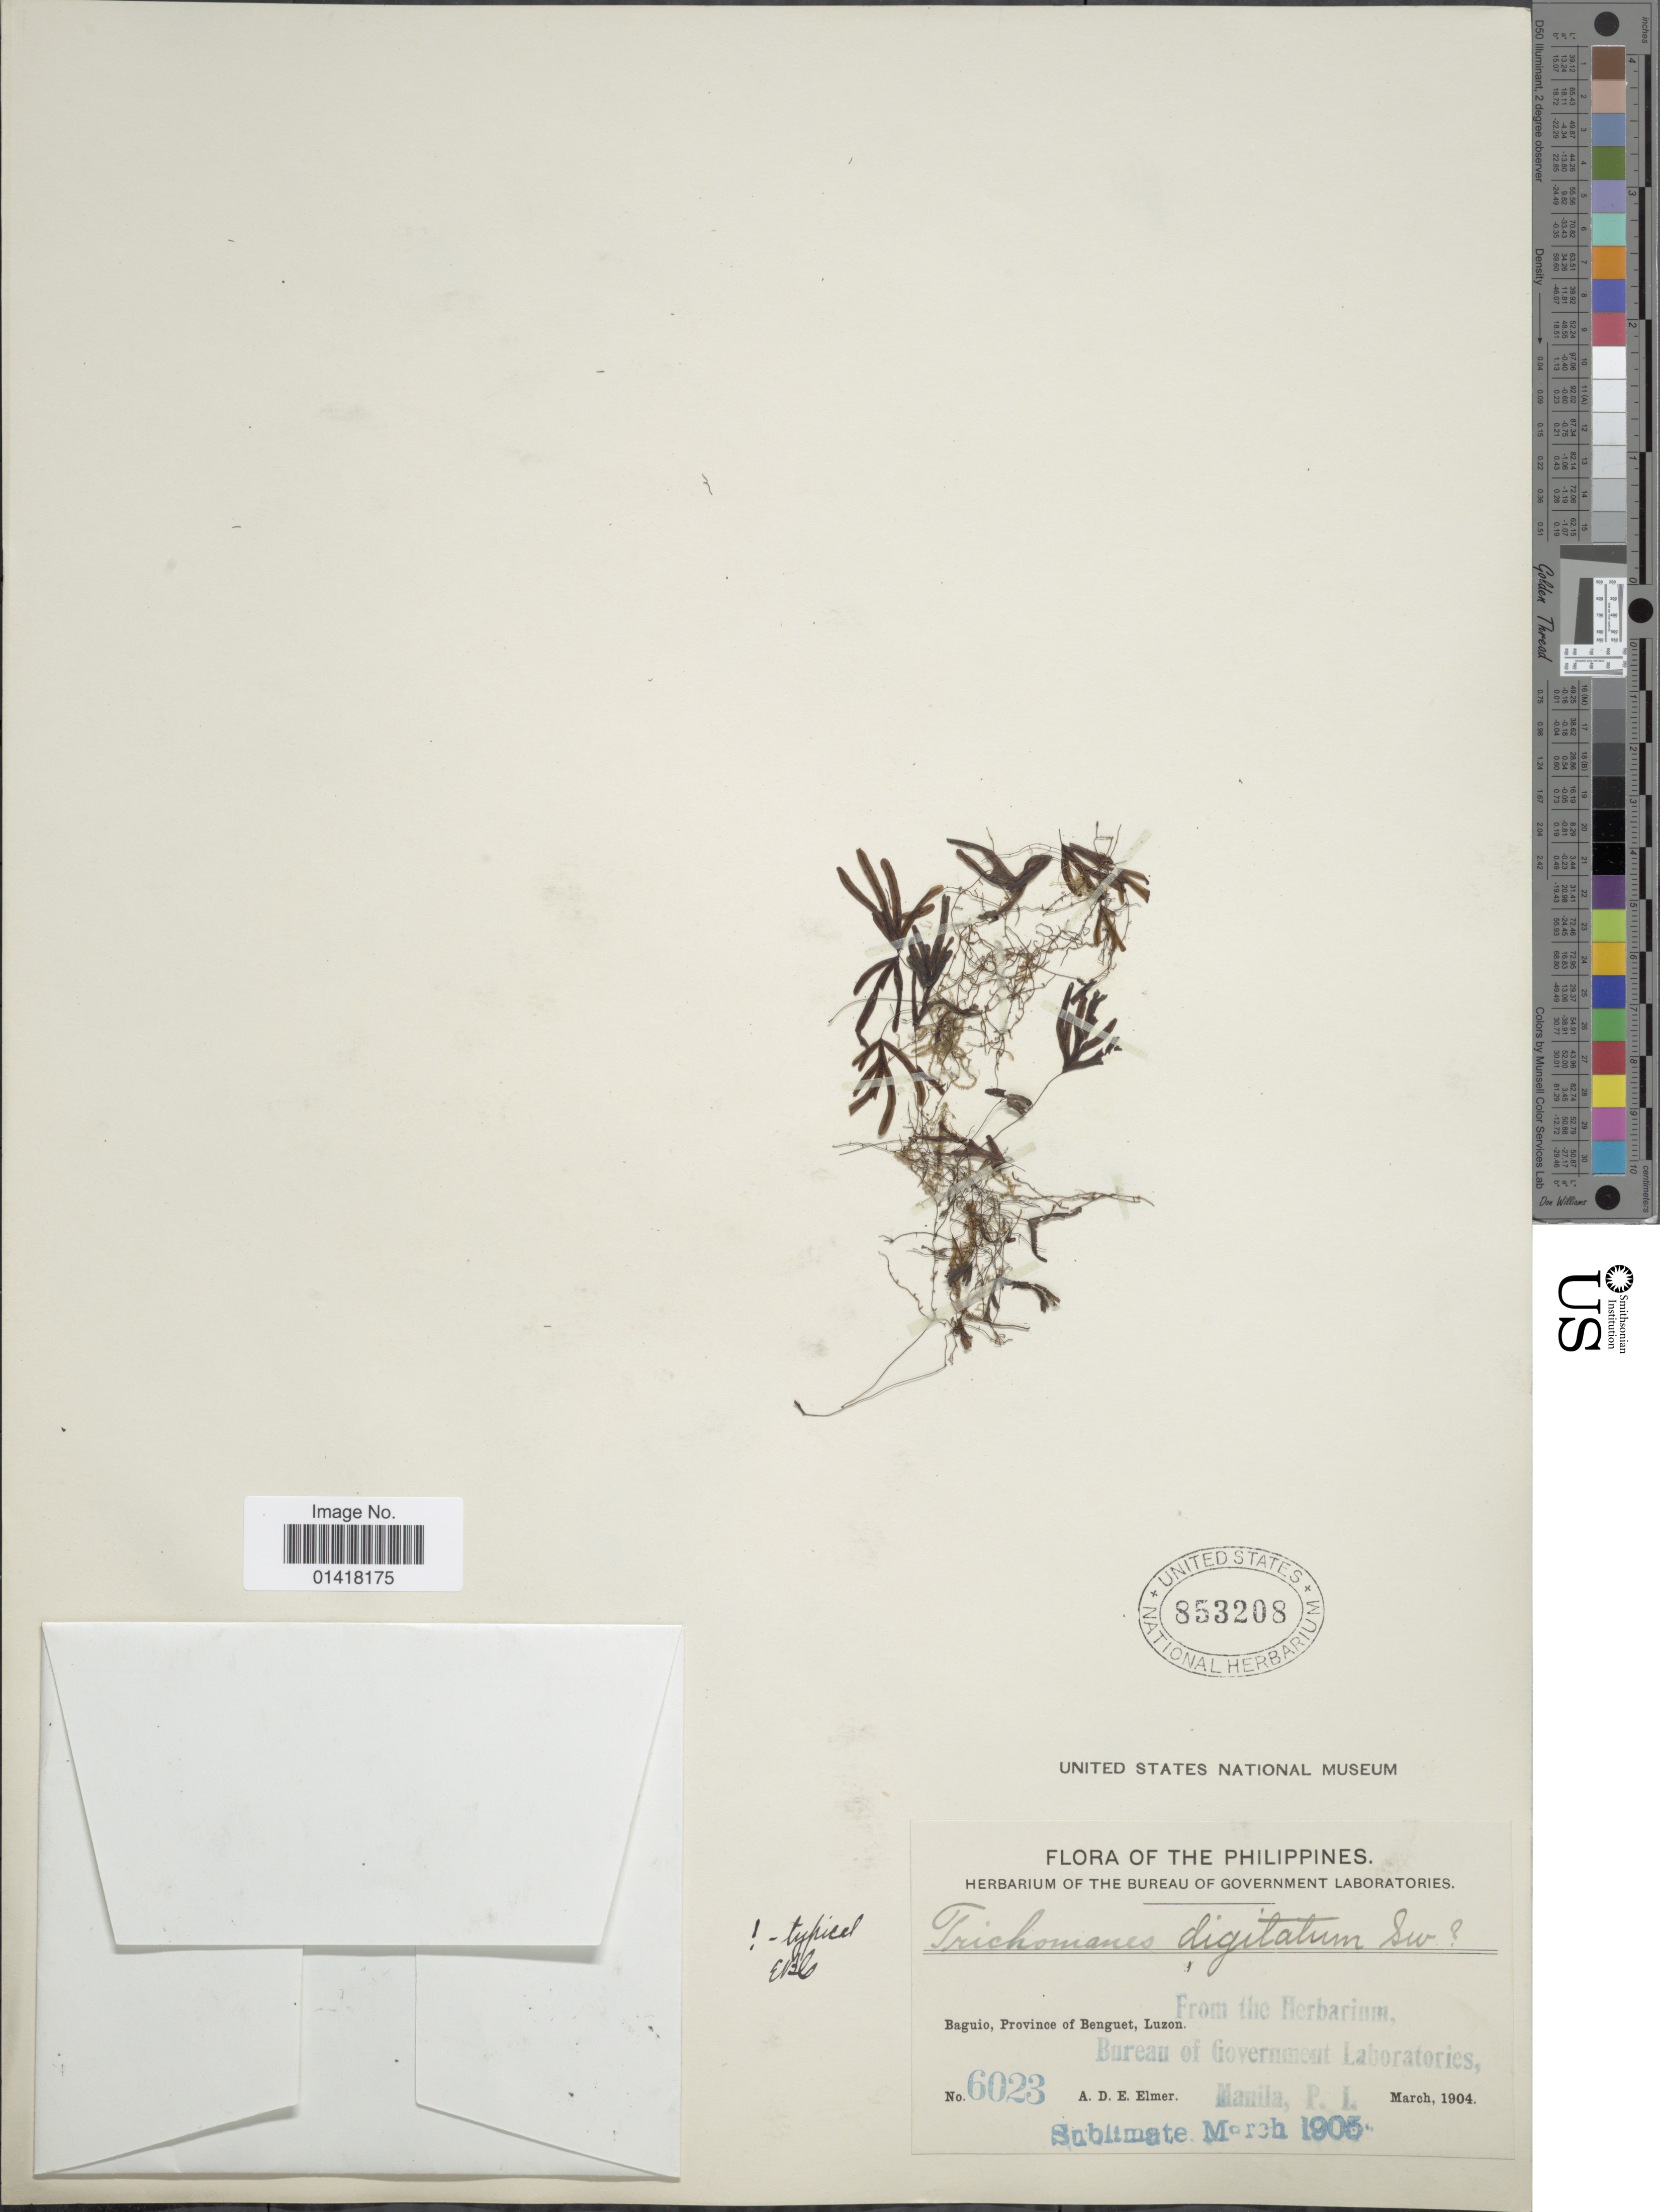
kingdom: Plantae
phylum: Tracheophyta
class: Polypodiopsida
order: Hymenophyllales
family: Hymenophyllaceae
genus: Hymenophyllum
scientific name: Hymenophyllum digitatum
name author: (Sw.) Fosberg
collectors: A. D. E. Elmer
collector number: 6023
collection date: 1904-03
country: Philippines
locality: The Philippines. Baguio, Province of Benguet, Luzon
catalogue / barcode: US 853208